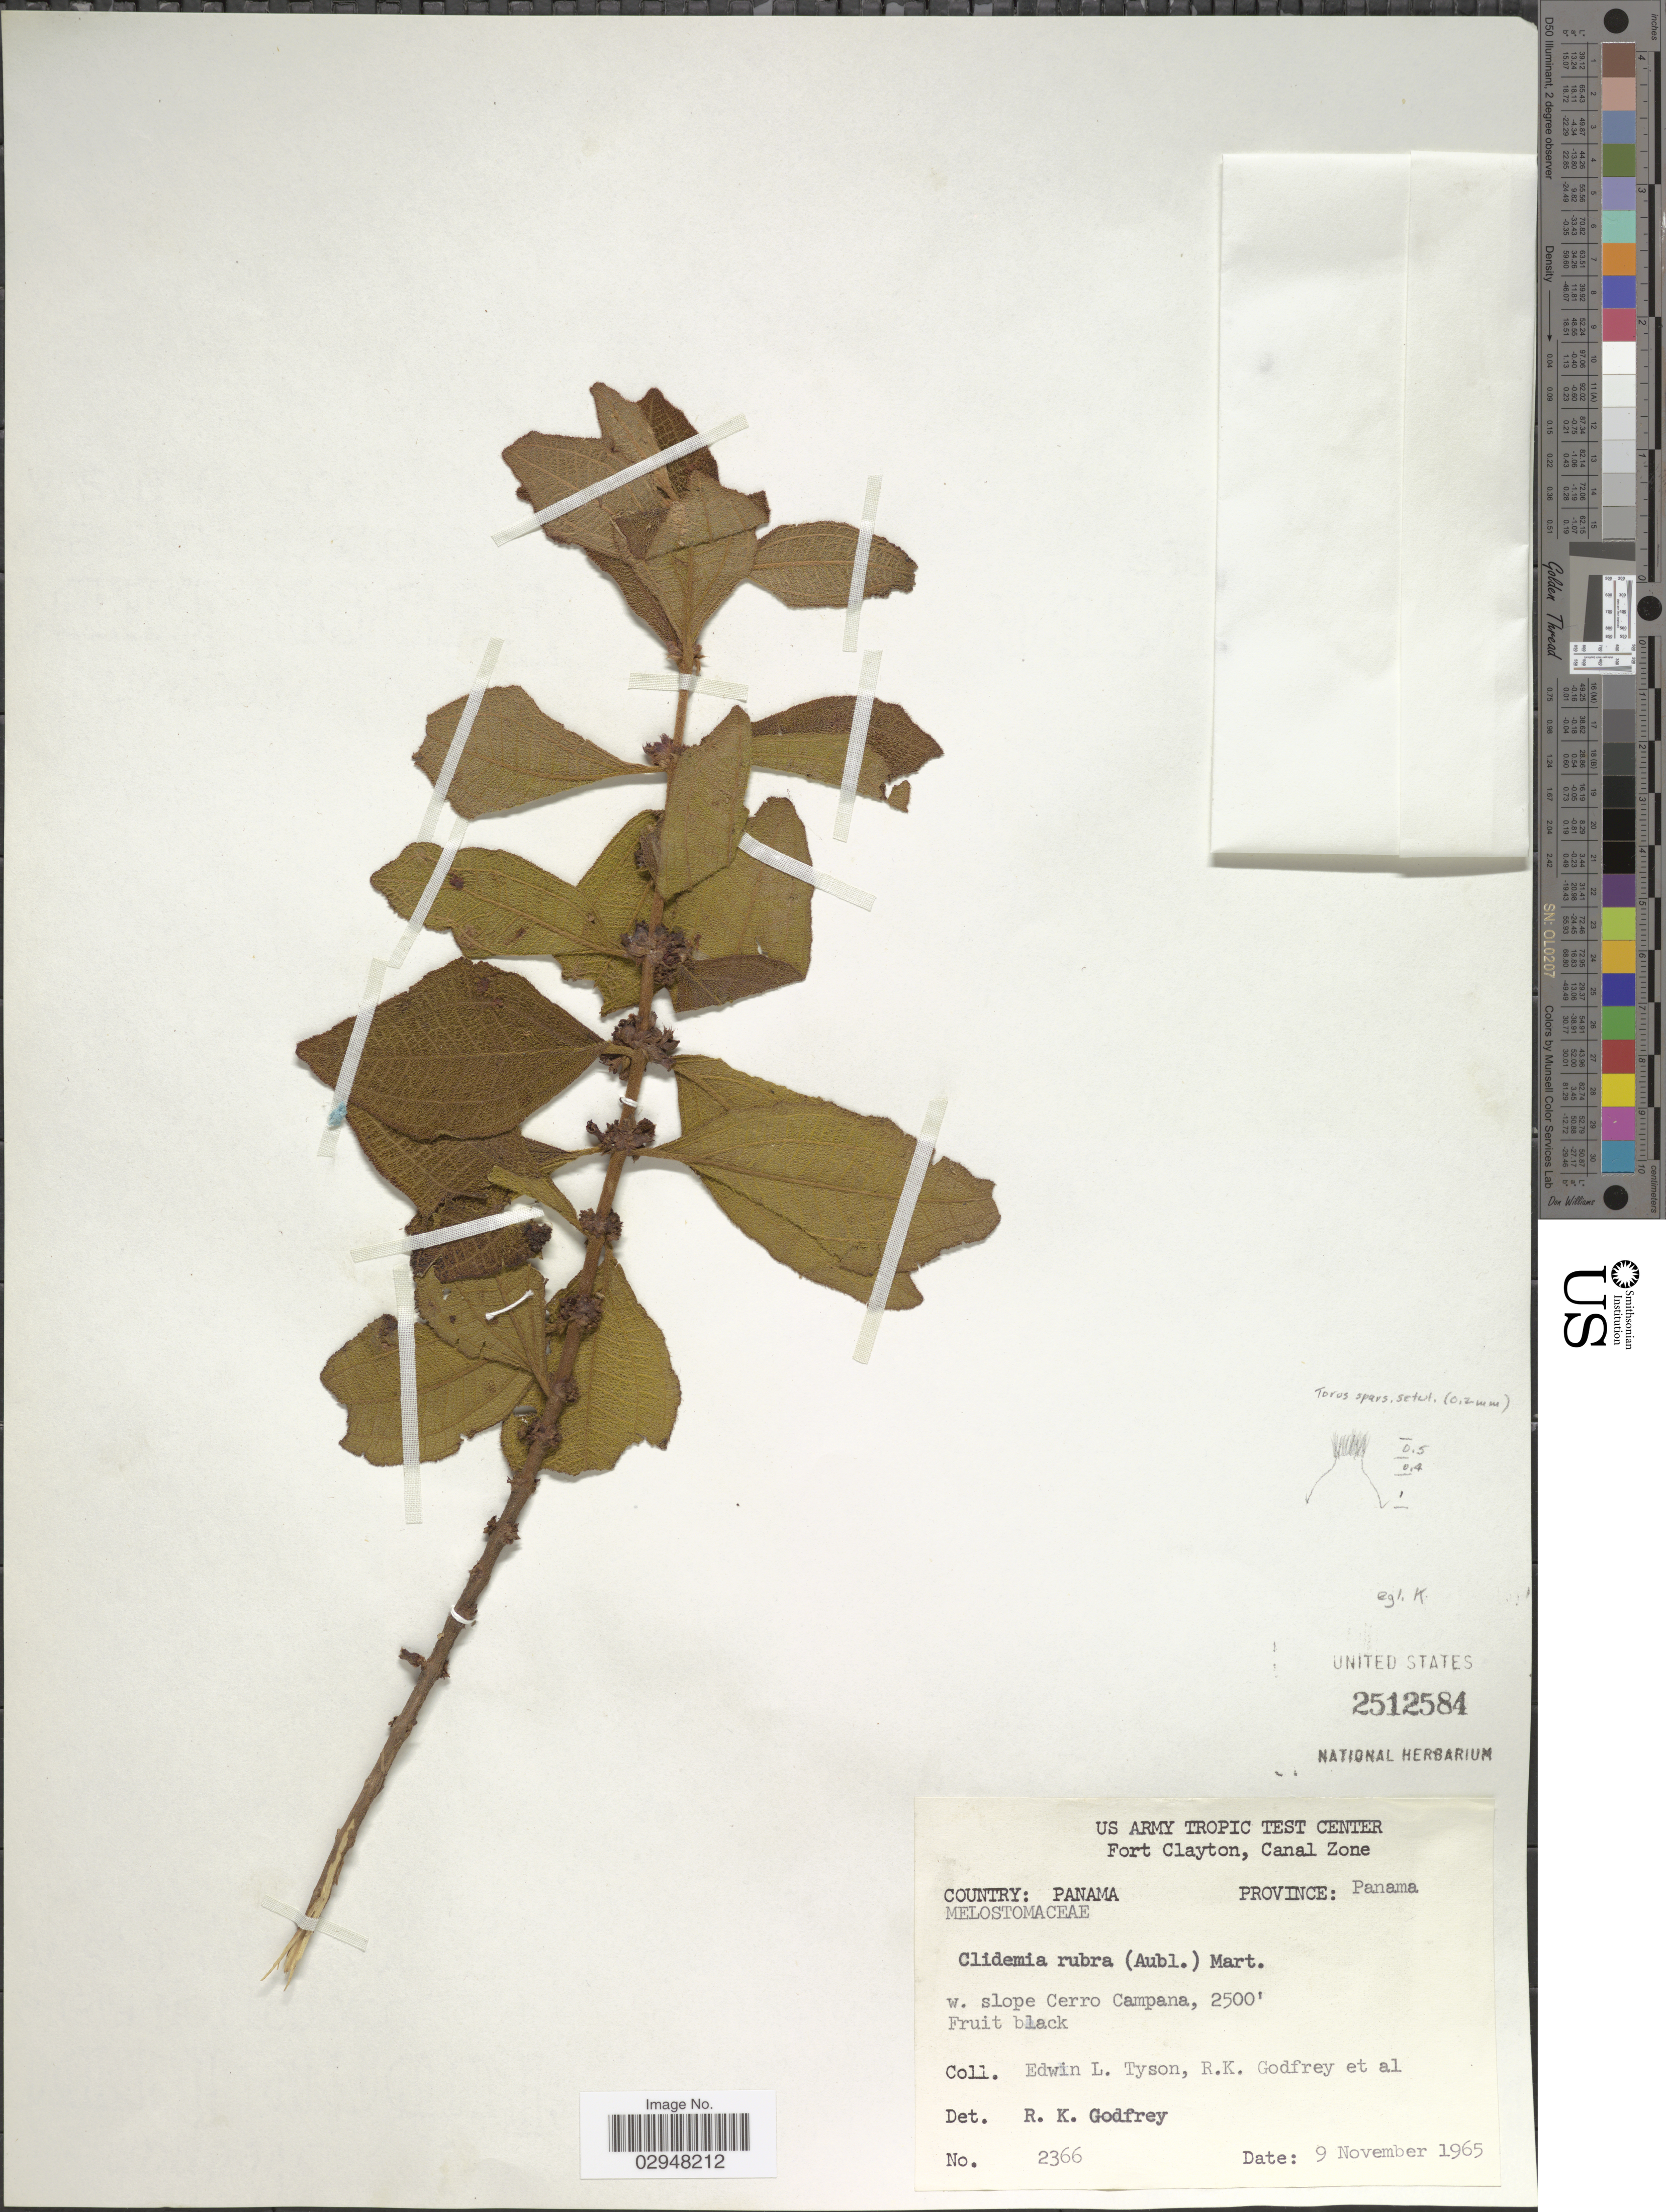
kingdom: Plantae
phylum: Tracheophyta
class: Magnoliopsida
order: Myrtales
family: Melastomataceae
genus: Clidemia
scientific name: Clidemia rubra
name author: (Aubl.) Mart.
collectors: E. L. Tyson, R. K. Godfrey & et al.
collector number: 2366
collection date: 1965-11-09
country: Panama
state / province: Panamá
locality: W. slope Cerro Campana.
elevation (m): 762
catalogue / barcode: US 2512584